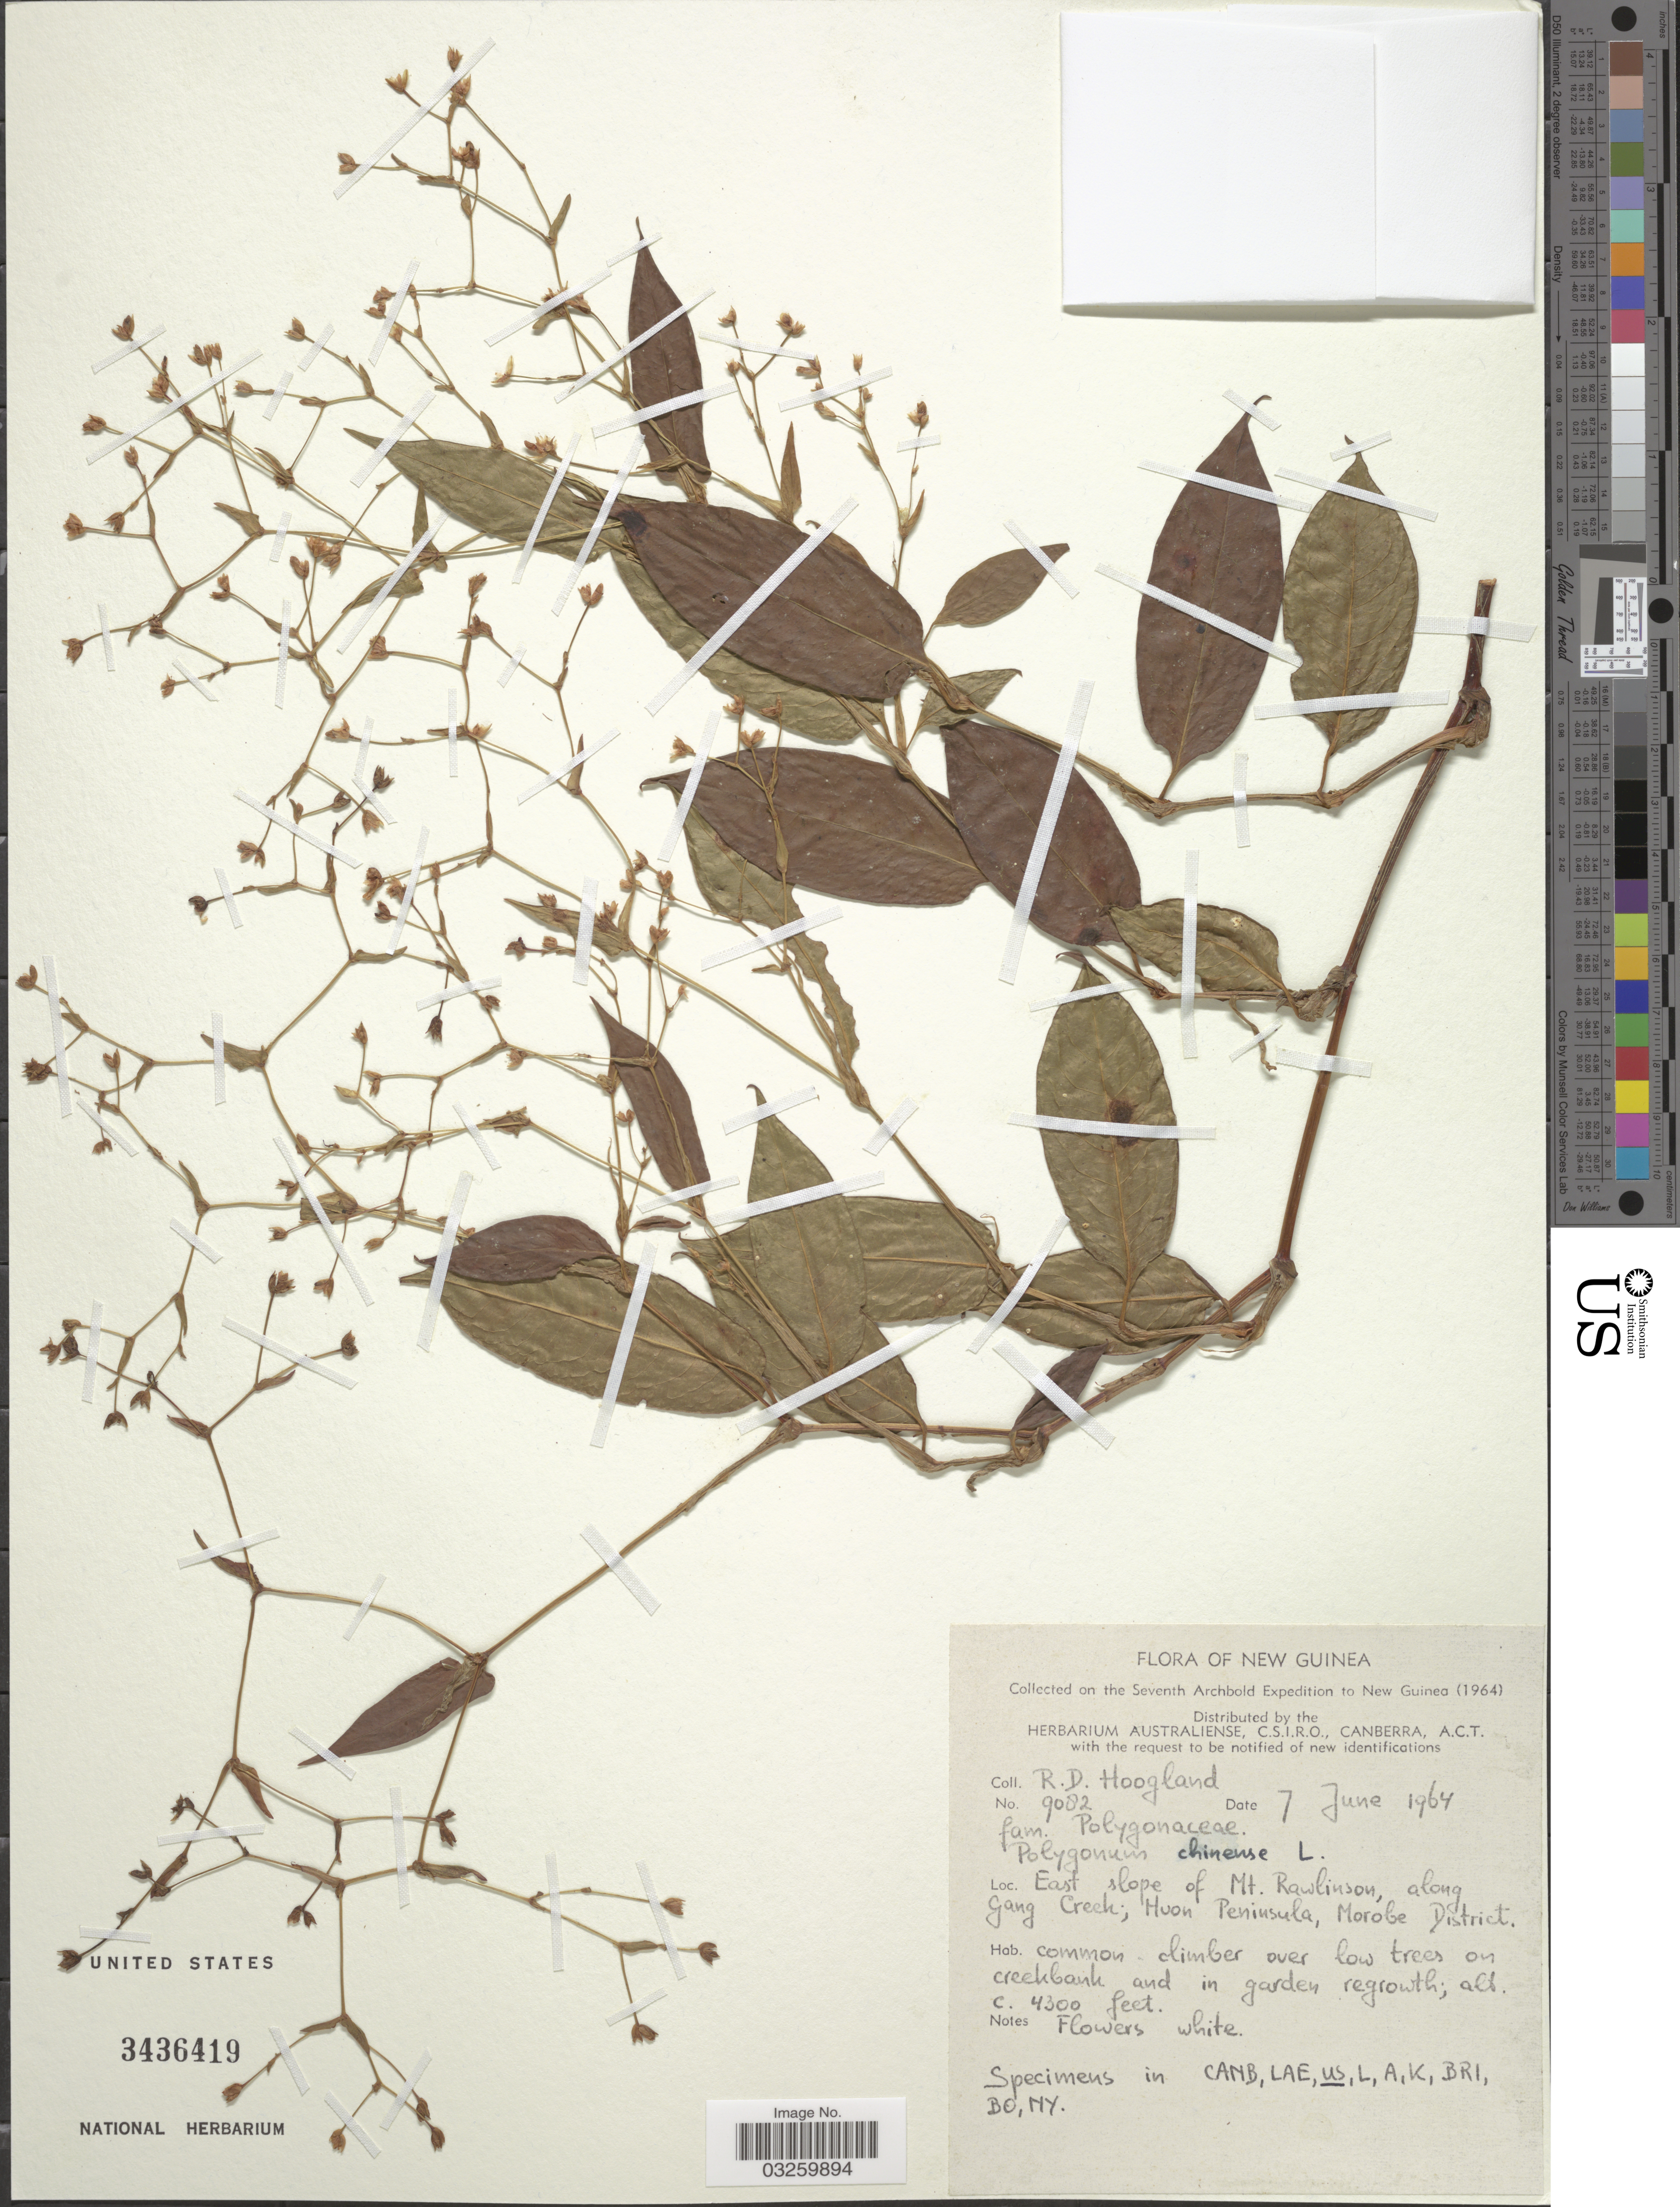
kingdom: Plantae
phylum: Tracheophyta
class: Magnoliopsida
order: Caryophyllales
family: Polygonaceae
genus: Persicaria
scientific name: Persicaria chinensis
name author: (L.) H. Gross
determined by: Wagner, W. L., (BOT), Smithsonian Institution - National Museum of Natural History (UNITED STATES)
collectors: R. D. Hoogland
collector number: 9082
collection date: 1964-06-07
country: Papua New Guinea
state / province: Morobe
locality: New Guinea. East slope of Mt. Rawlinson, along Gang Creek; Huon Peninsula. Morobe District.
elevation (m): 1311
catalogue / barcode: US 3436419